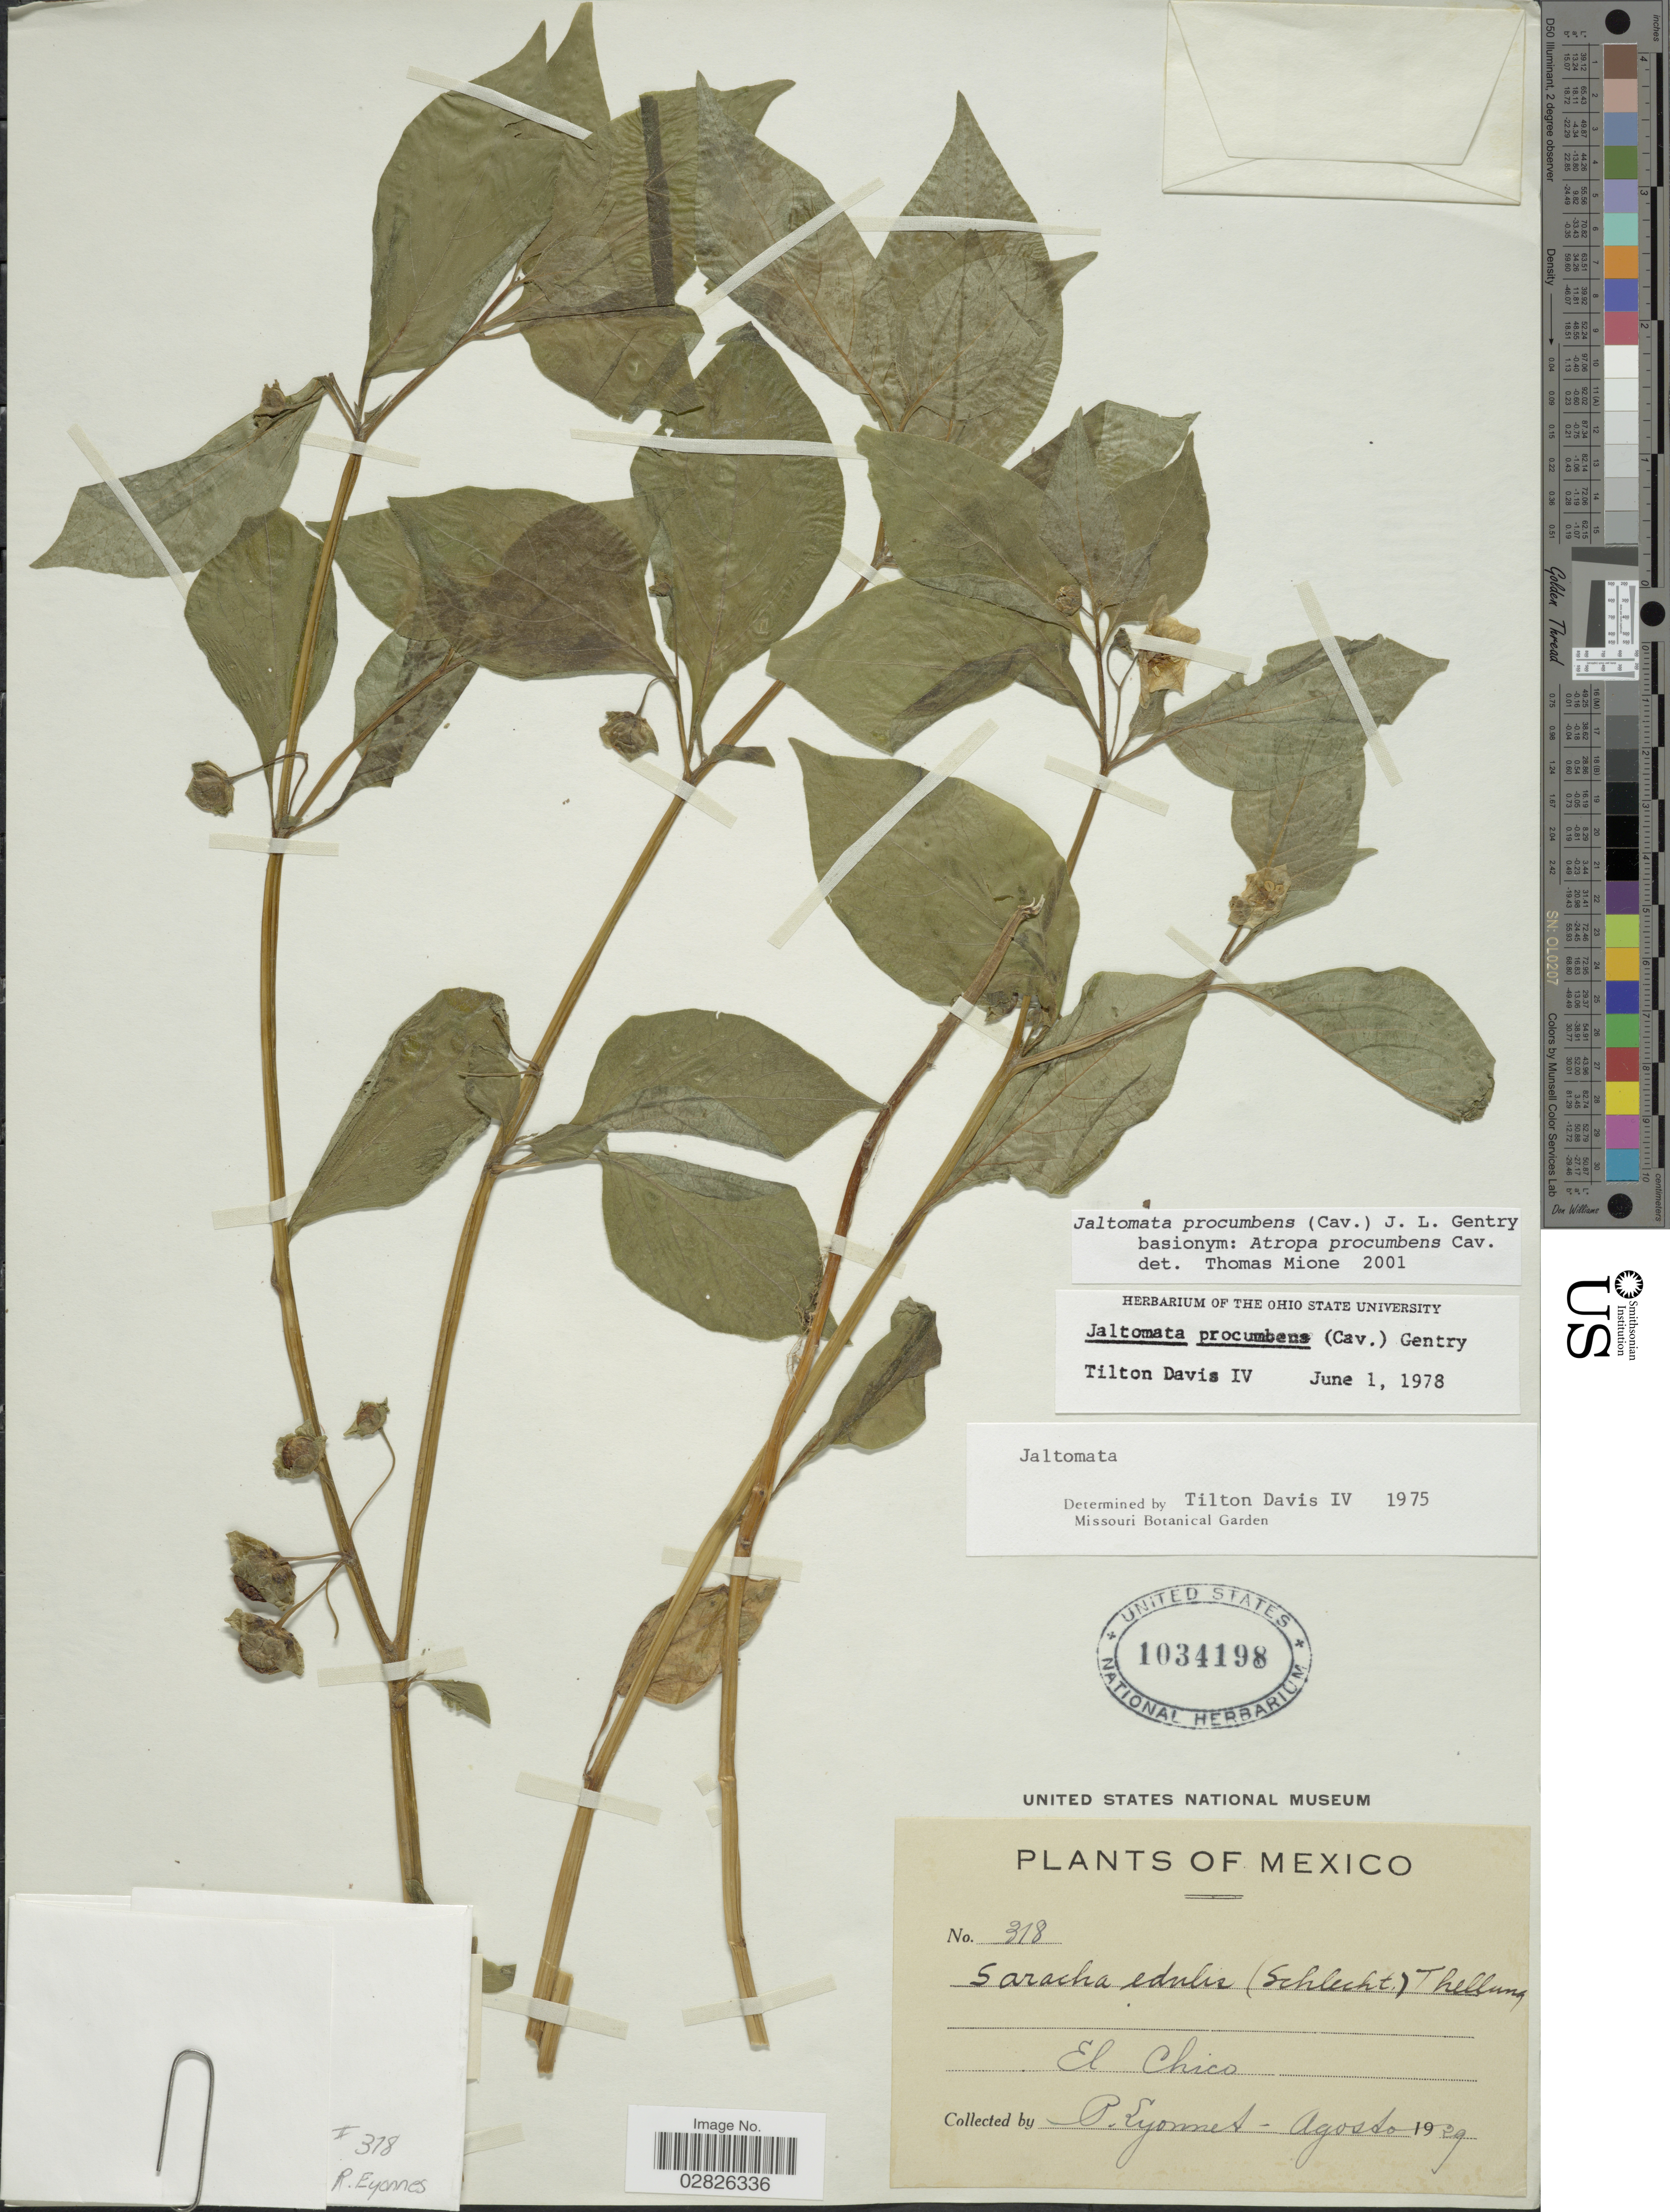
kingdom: Plantae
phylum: Tracheophyta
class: Magnoliopsida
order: Solanales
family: Solanaceae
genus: Jaltomata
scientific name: Jaltomata procumbens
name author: (Cav.) J.L. Gentry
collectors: P. Lyonnet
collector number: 318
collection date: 1929-08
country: Mexico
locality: El Chico.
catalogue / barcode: US 1034198